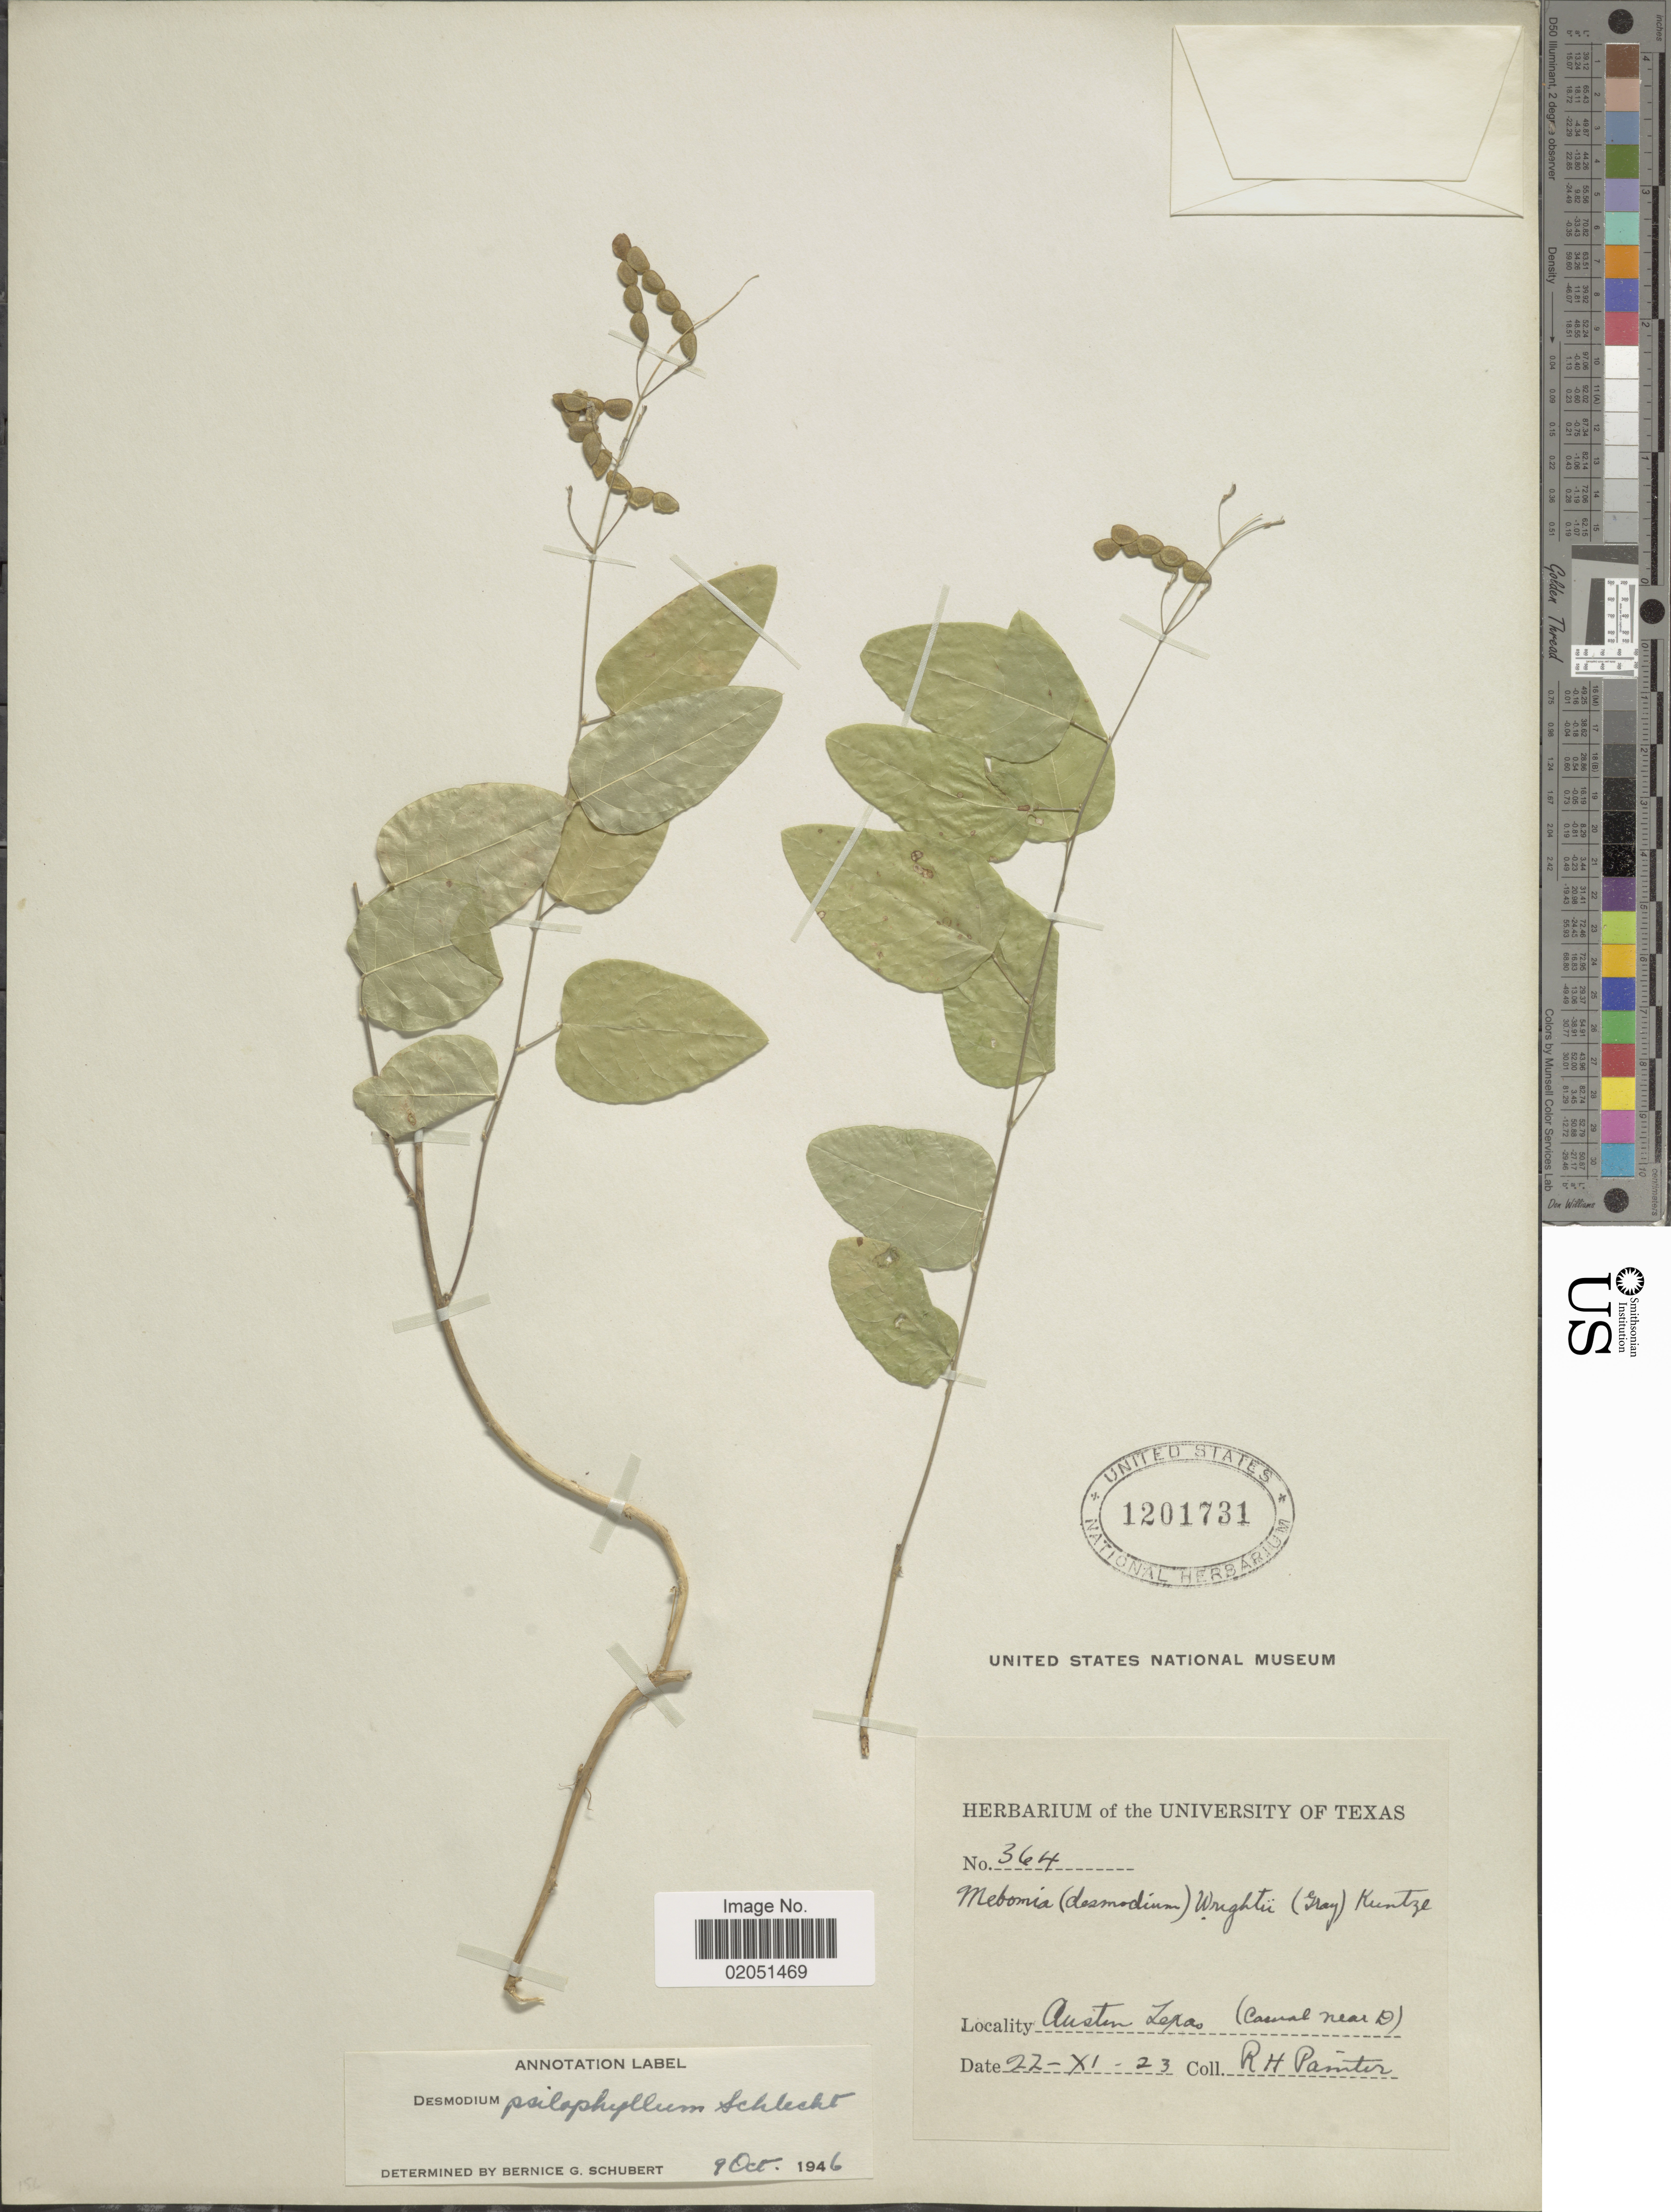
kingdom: Plantae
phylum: Tracheophyta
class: Magnoliopsida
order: Fabales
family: Fabaceae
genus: Desmodium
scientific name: Desmodium psilophyllum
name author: Schltdl.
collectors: Painter, R. H.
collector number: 364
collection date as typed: Transcribed d/m/y: 22/11/23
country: United States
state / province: Texas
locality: Austin (Casual near D).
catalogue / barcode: US 1201731